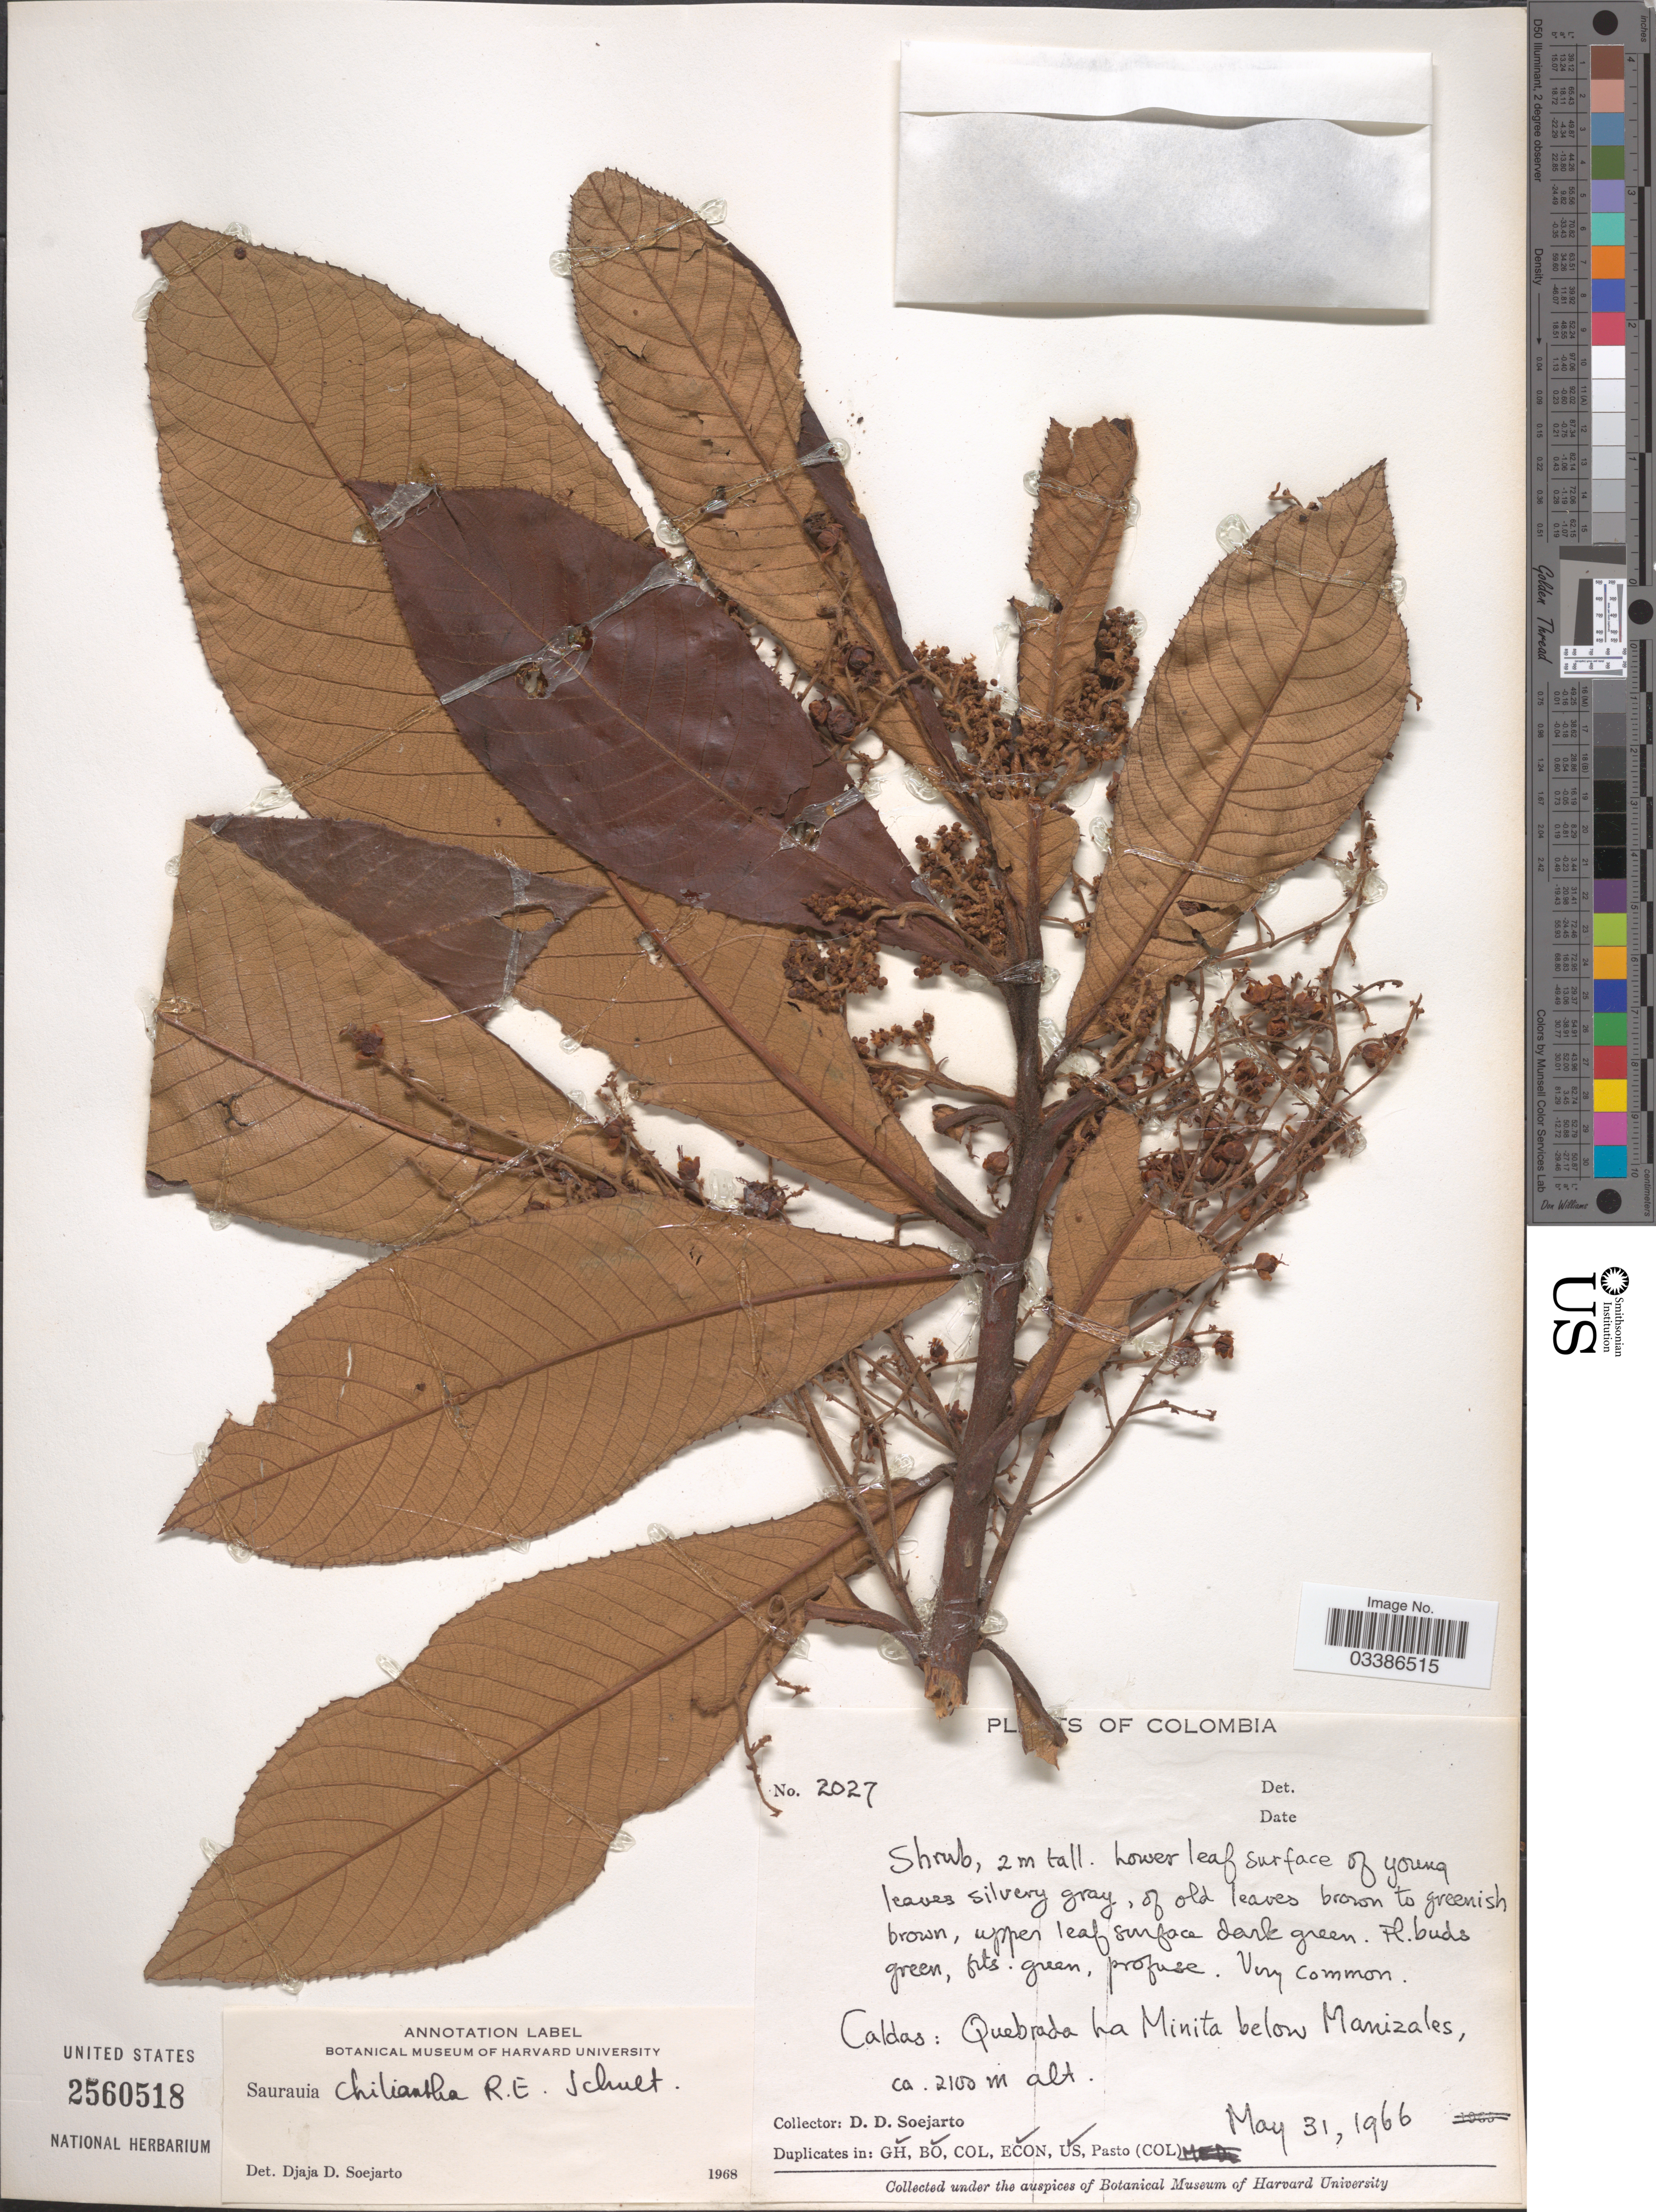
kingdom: Plantae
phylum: Tracheophyta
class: Magnoliopsida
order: Ericales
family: Actinidiaceae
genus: Saurauia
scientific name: Saurauia chiliantha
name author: R.E. Schult.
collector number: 2027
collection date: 1966-05-31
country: Colombia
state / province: Caldas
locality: Quebrada La Minita below Manizales.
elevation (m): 2100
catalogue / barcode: US 2560518